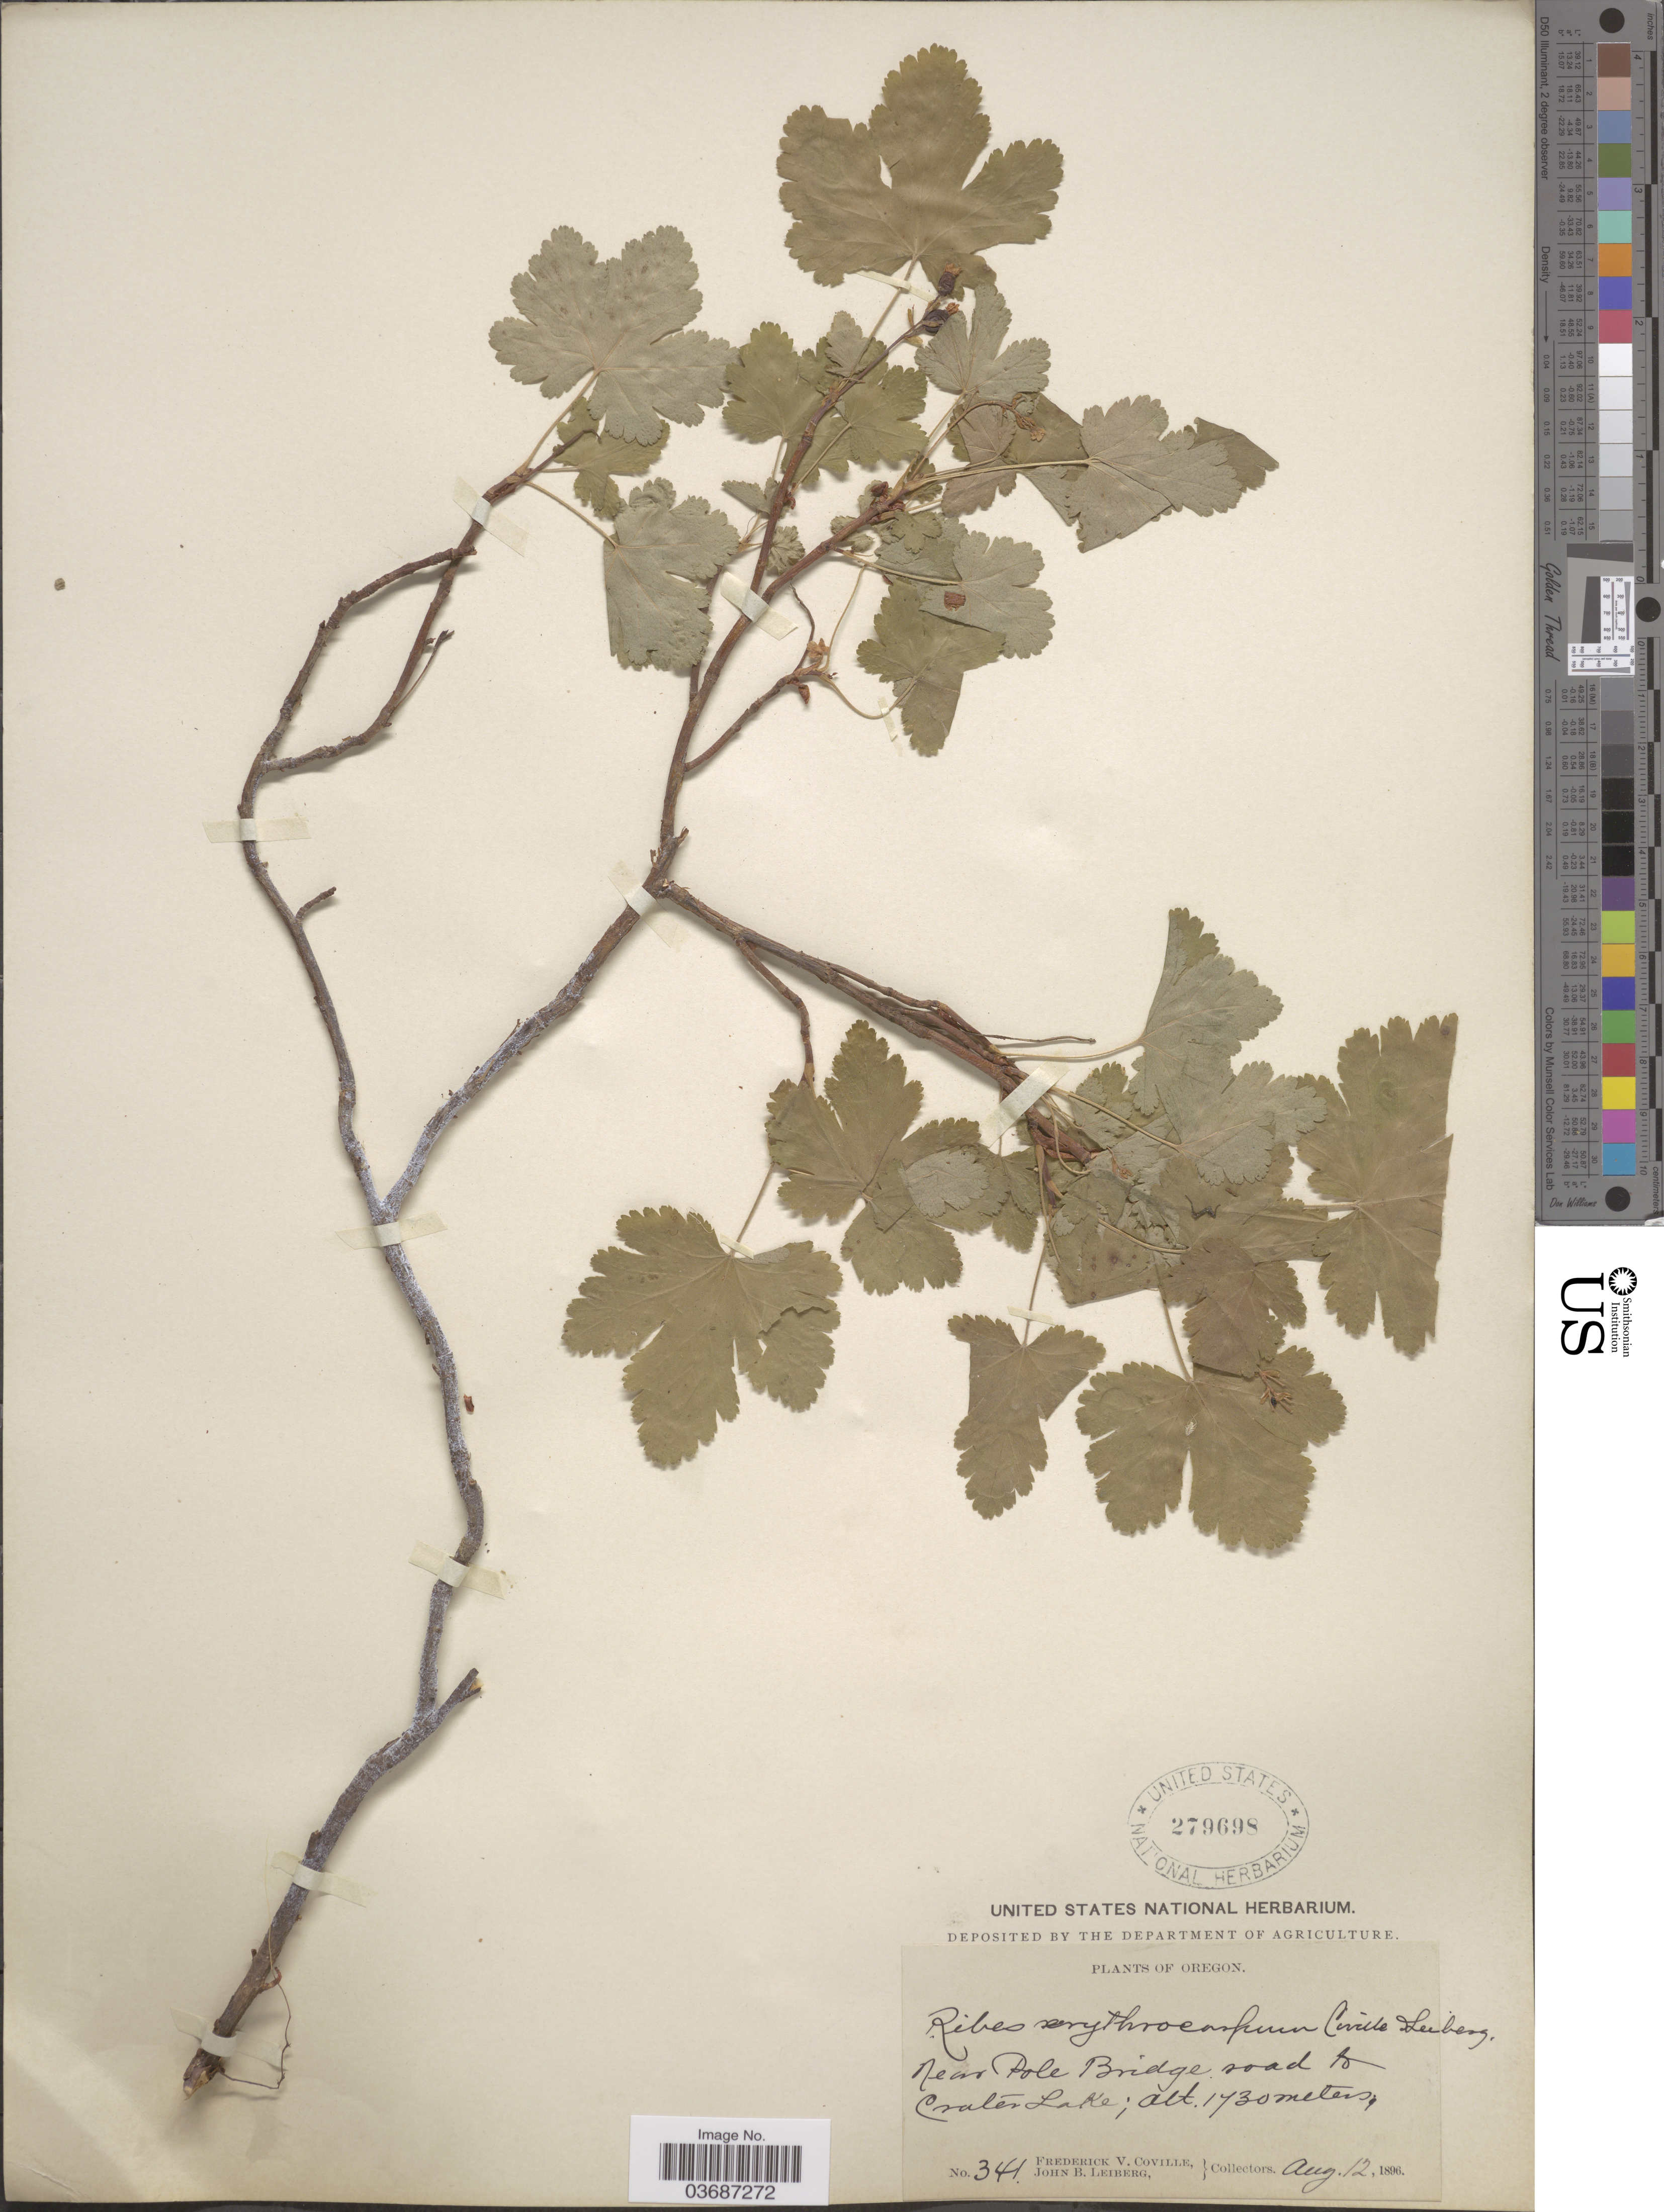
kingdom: Plantae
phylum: Tracheophyta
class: Magnoliopsida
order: Saxifragales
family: Grossulariaceae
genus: Ribes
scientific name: Ribes erythrocarpum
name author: Coville & Leiberg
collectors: F. V. Coville & J. B. Leiberg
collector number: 341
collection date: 1896-08-12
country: United States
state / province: Oregon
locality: Near Pole Bridge road to Crater Lake.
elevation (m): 1730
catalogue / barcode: US 279698